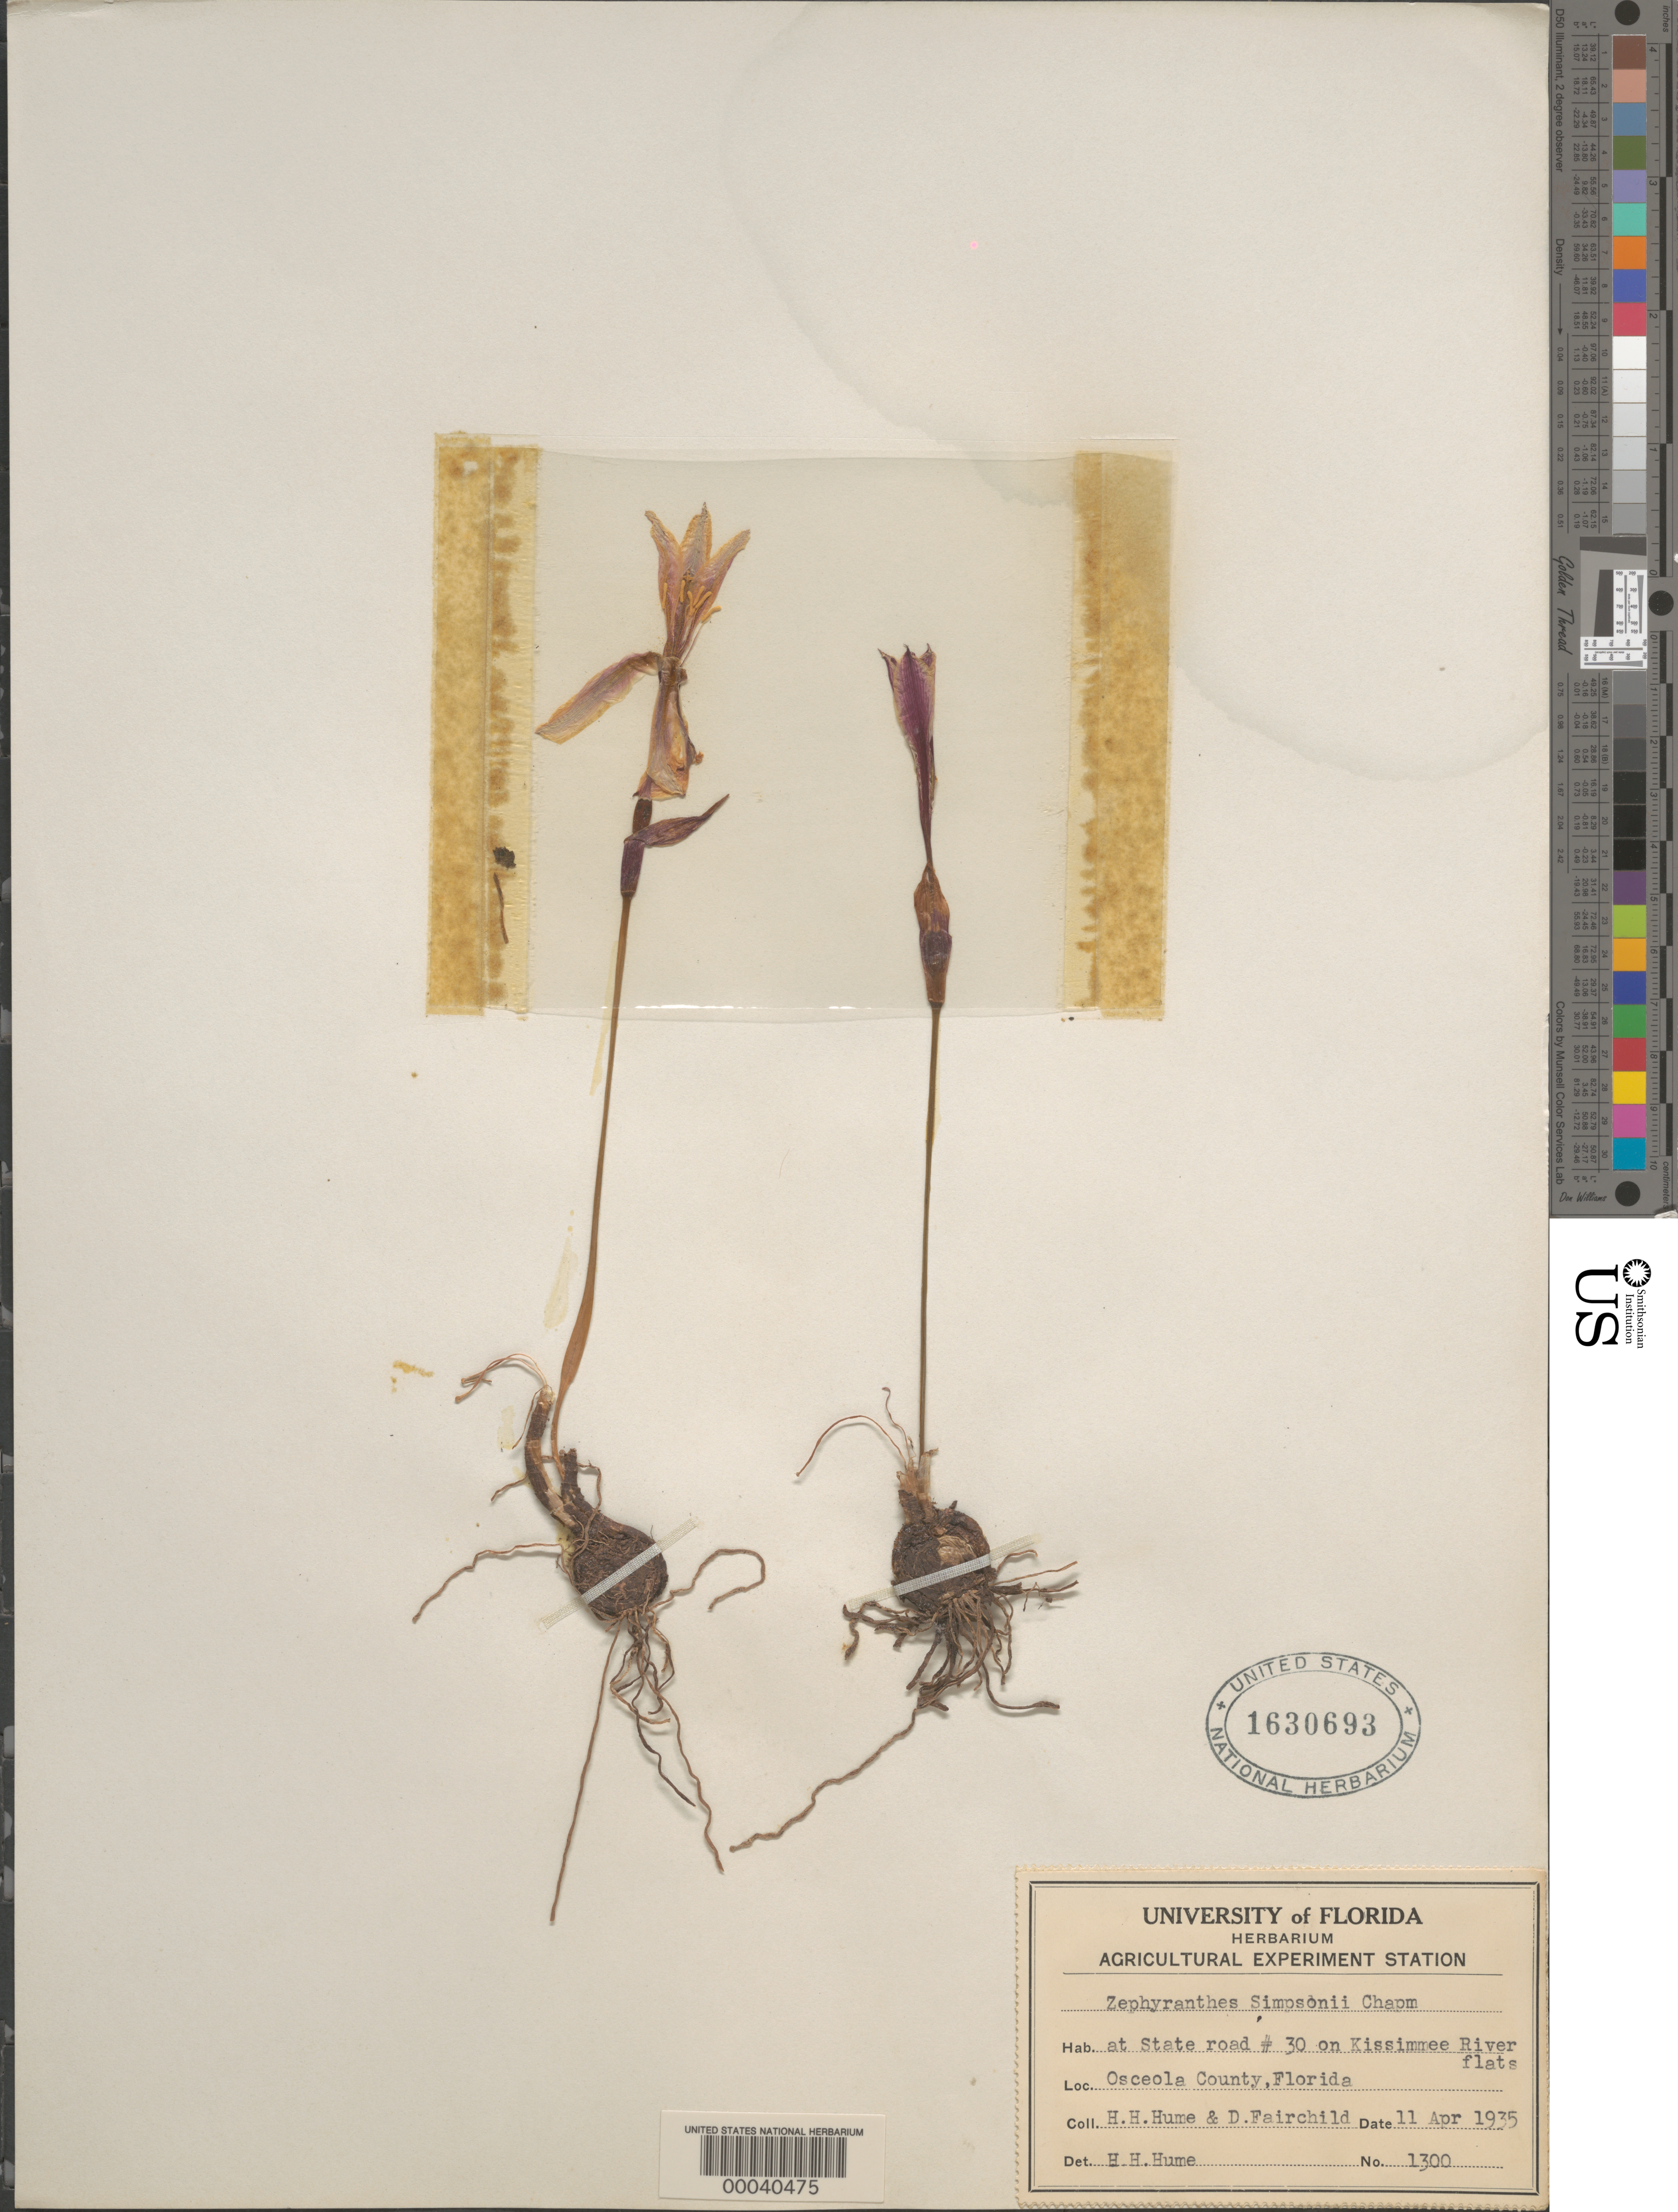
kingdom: Plantae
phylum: Tracheophyta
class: Liliopsida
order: Asparagales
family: Amaryllidaceae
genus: Zephyranthes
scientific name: Zephyranthes simpsonii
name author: Chapm.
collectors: H. Hume & D. G. Fairchild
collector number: Univ Of Fl Herb 1300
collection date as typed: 11 Apr 1935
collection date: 1935-04-11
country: United States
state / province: Florida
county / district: Osceola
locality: At state rd 30 on kissimmee river flats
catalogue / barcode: US 1630693